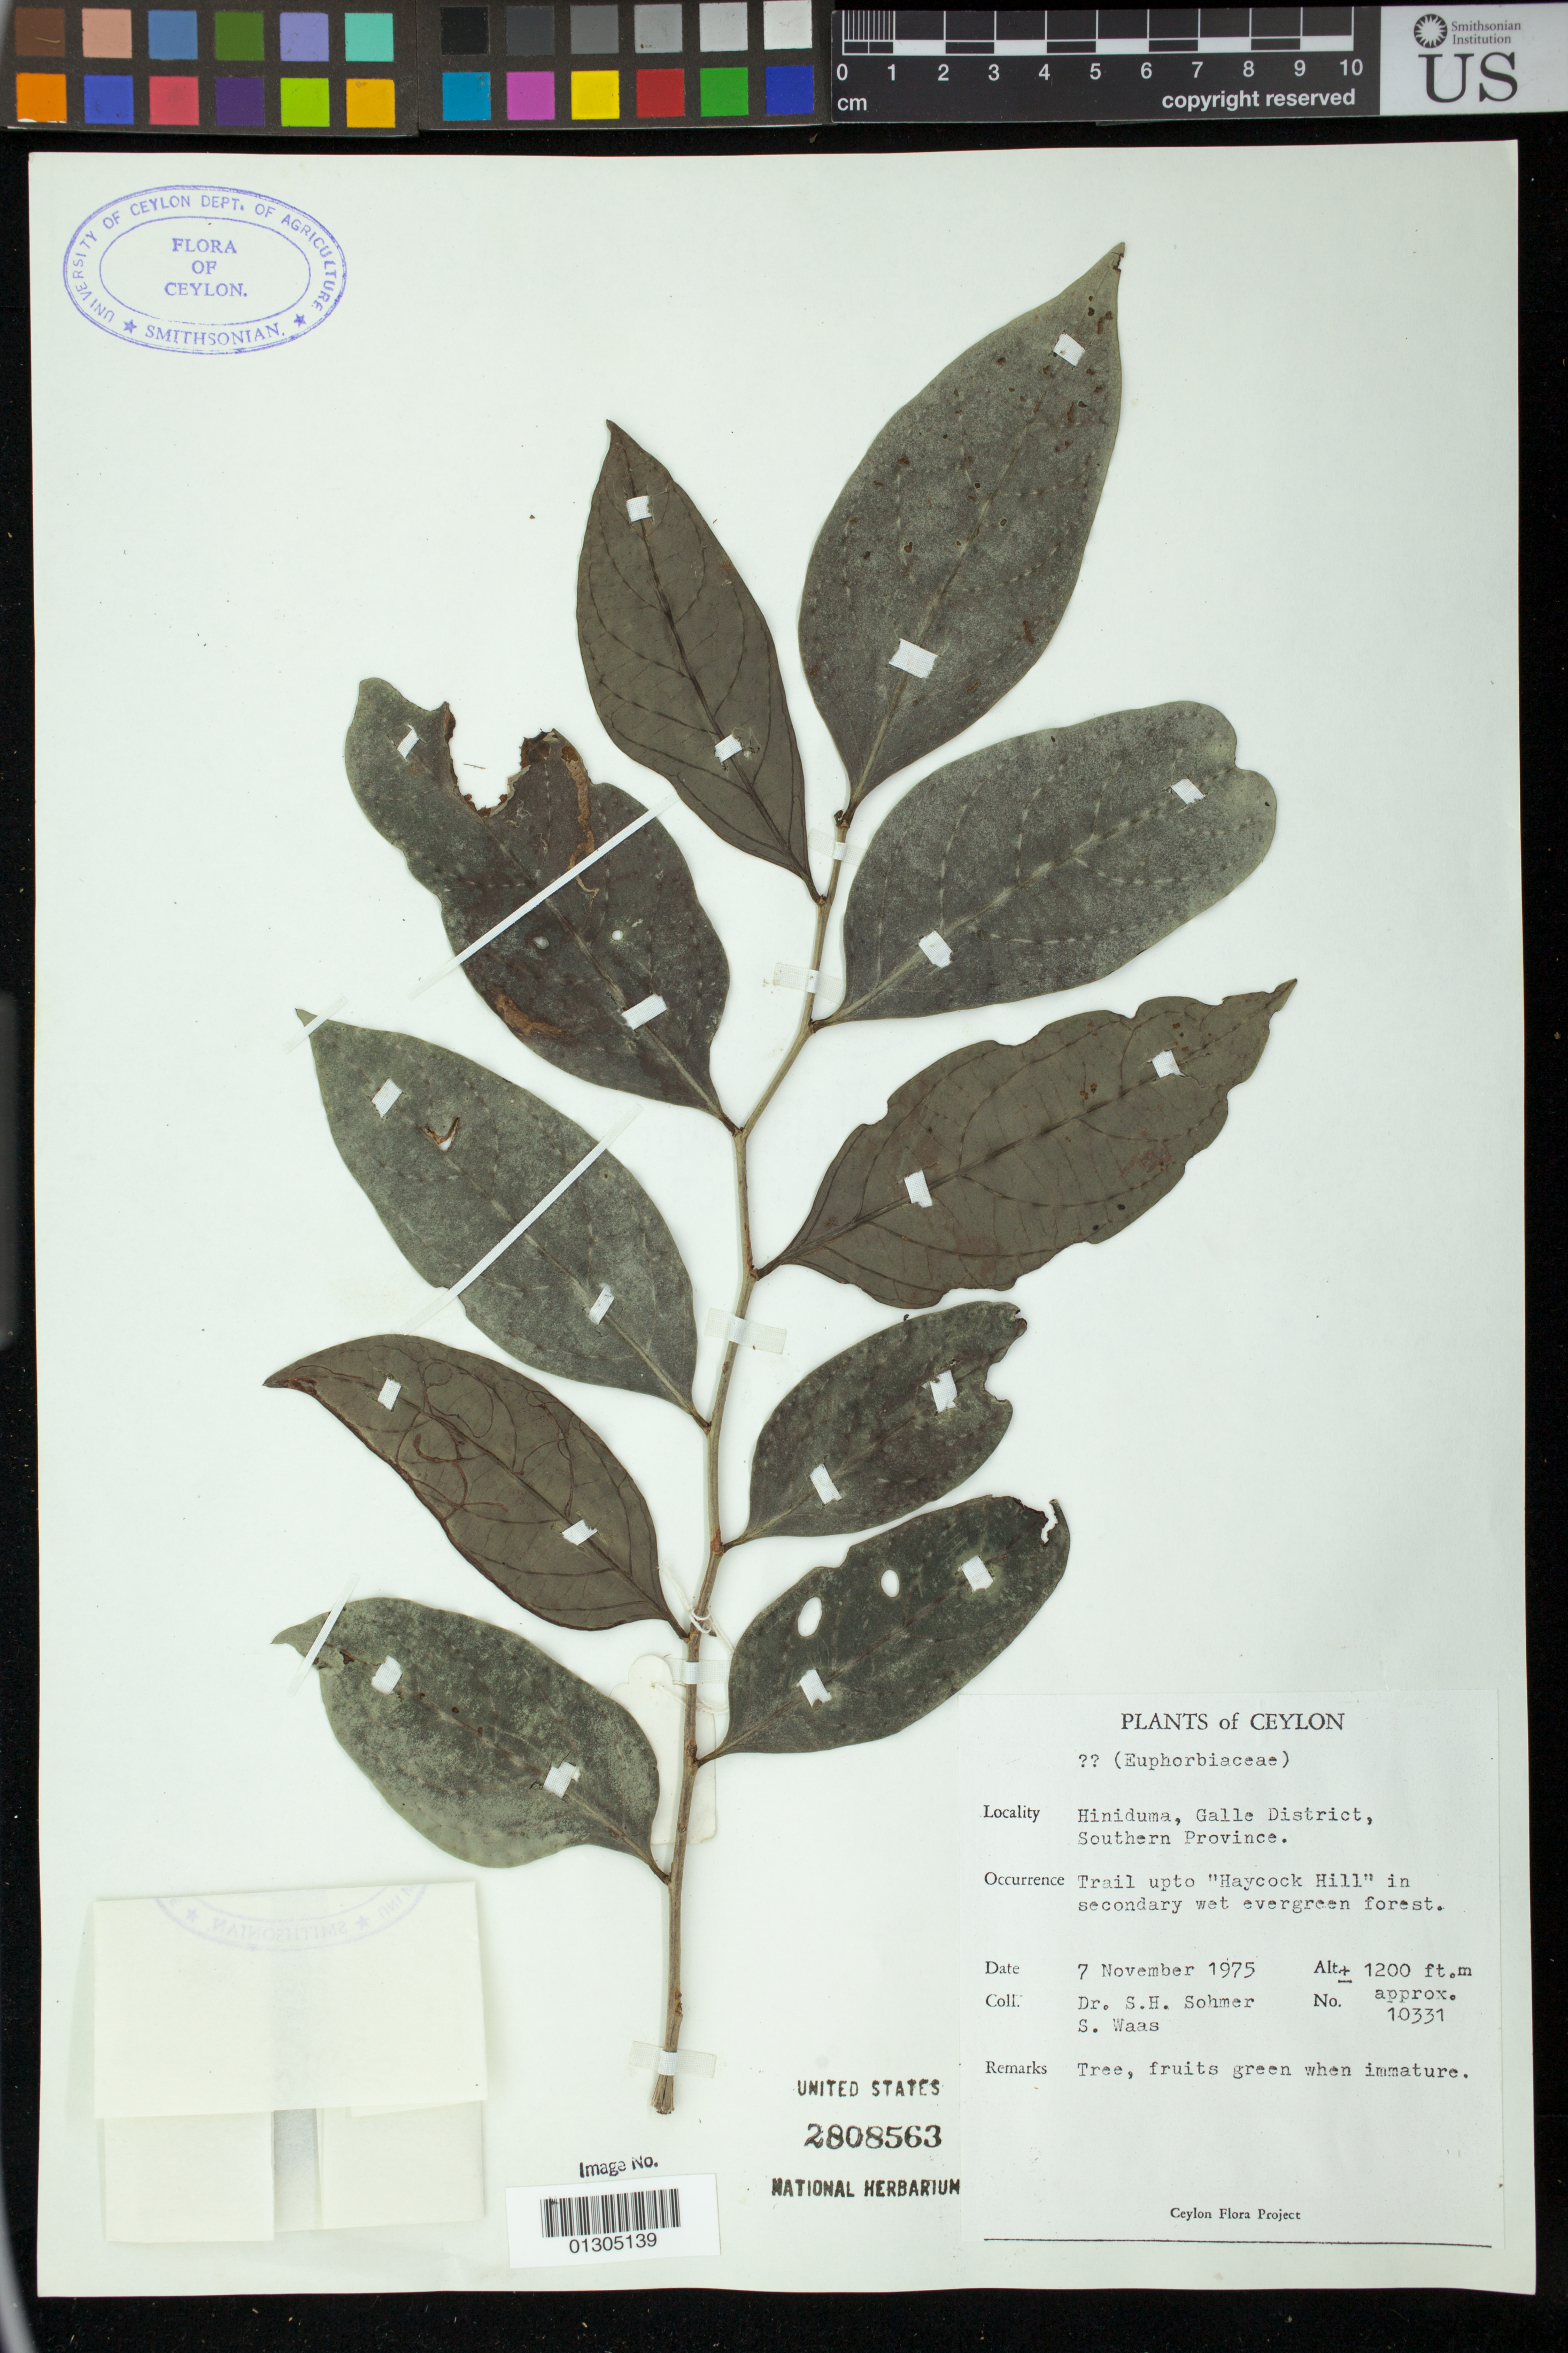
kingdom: Plantae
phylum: Tracheophyta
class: Magnoliopsida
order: Malpighiales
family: Euphorbiaceae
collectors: S. H. Sohmer & S. Waas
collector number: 10331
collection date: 1975-11-07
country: Sri Lanka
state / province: Southern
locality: Hiniduma, Galle District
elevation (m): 366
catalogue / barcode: US 2808563